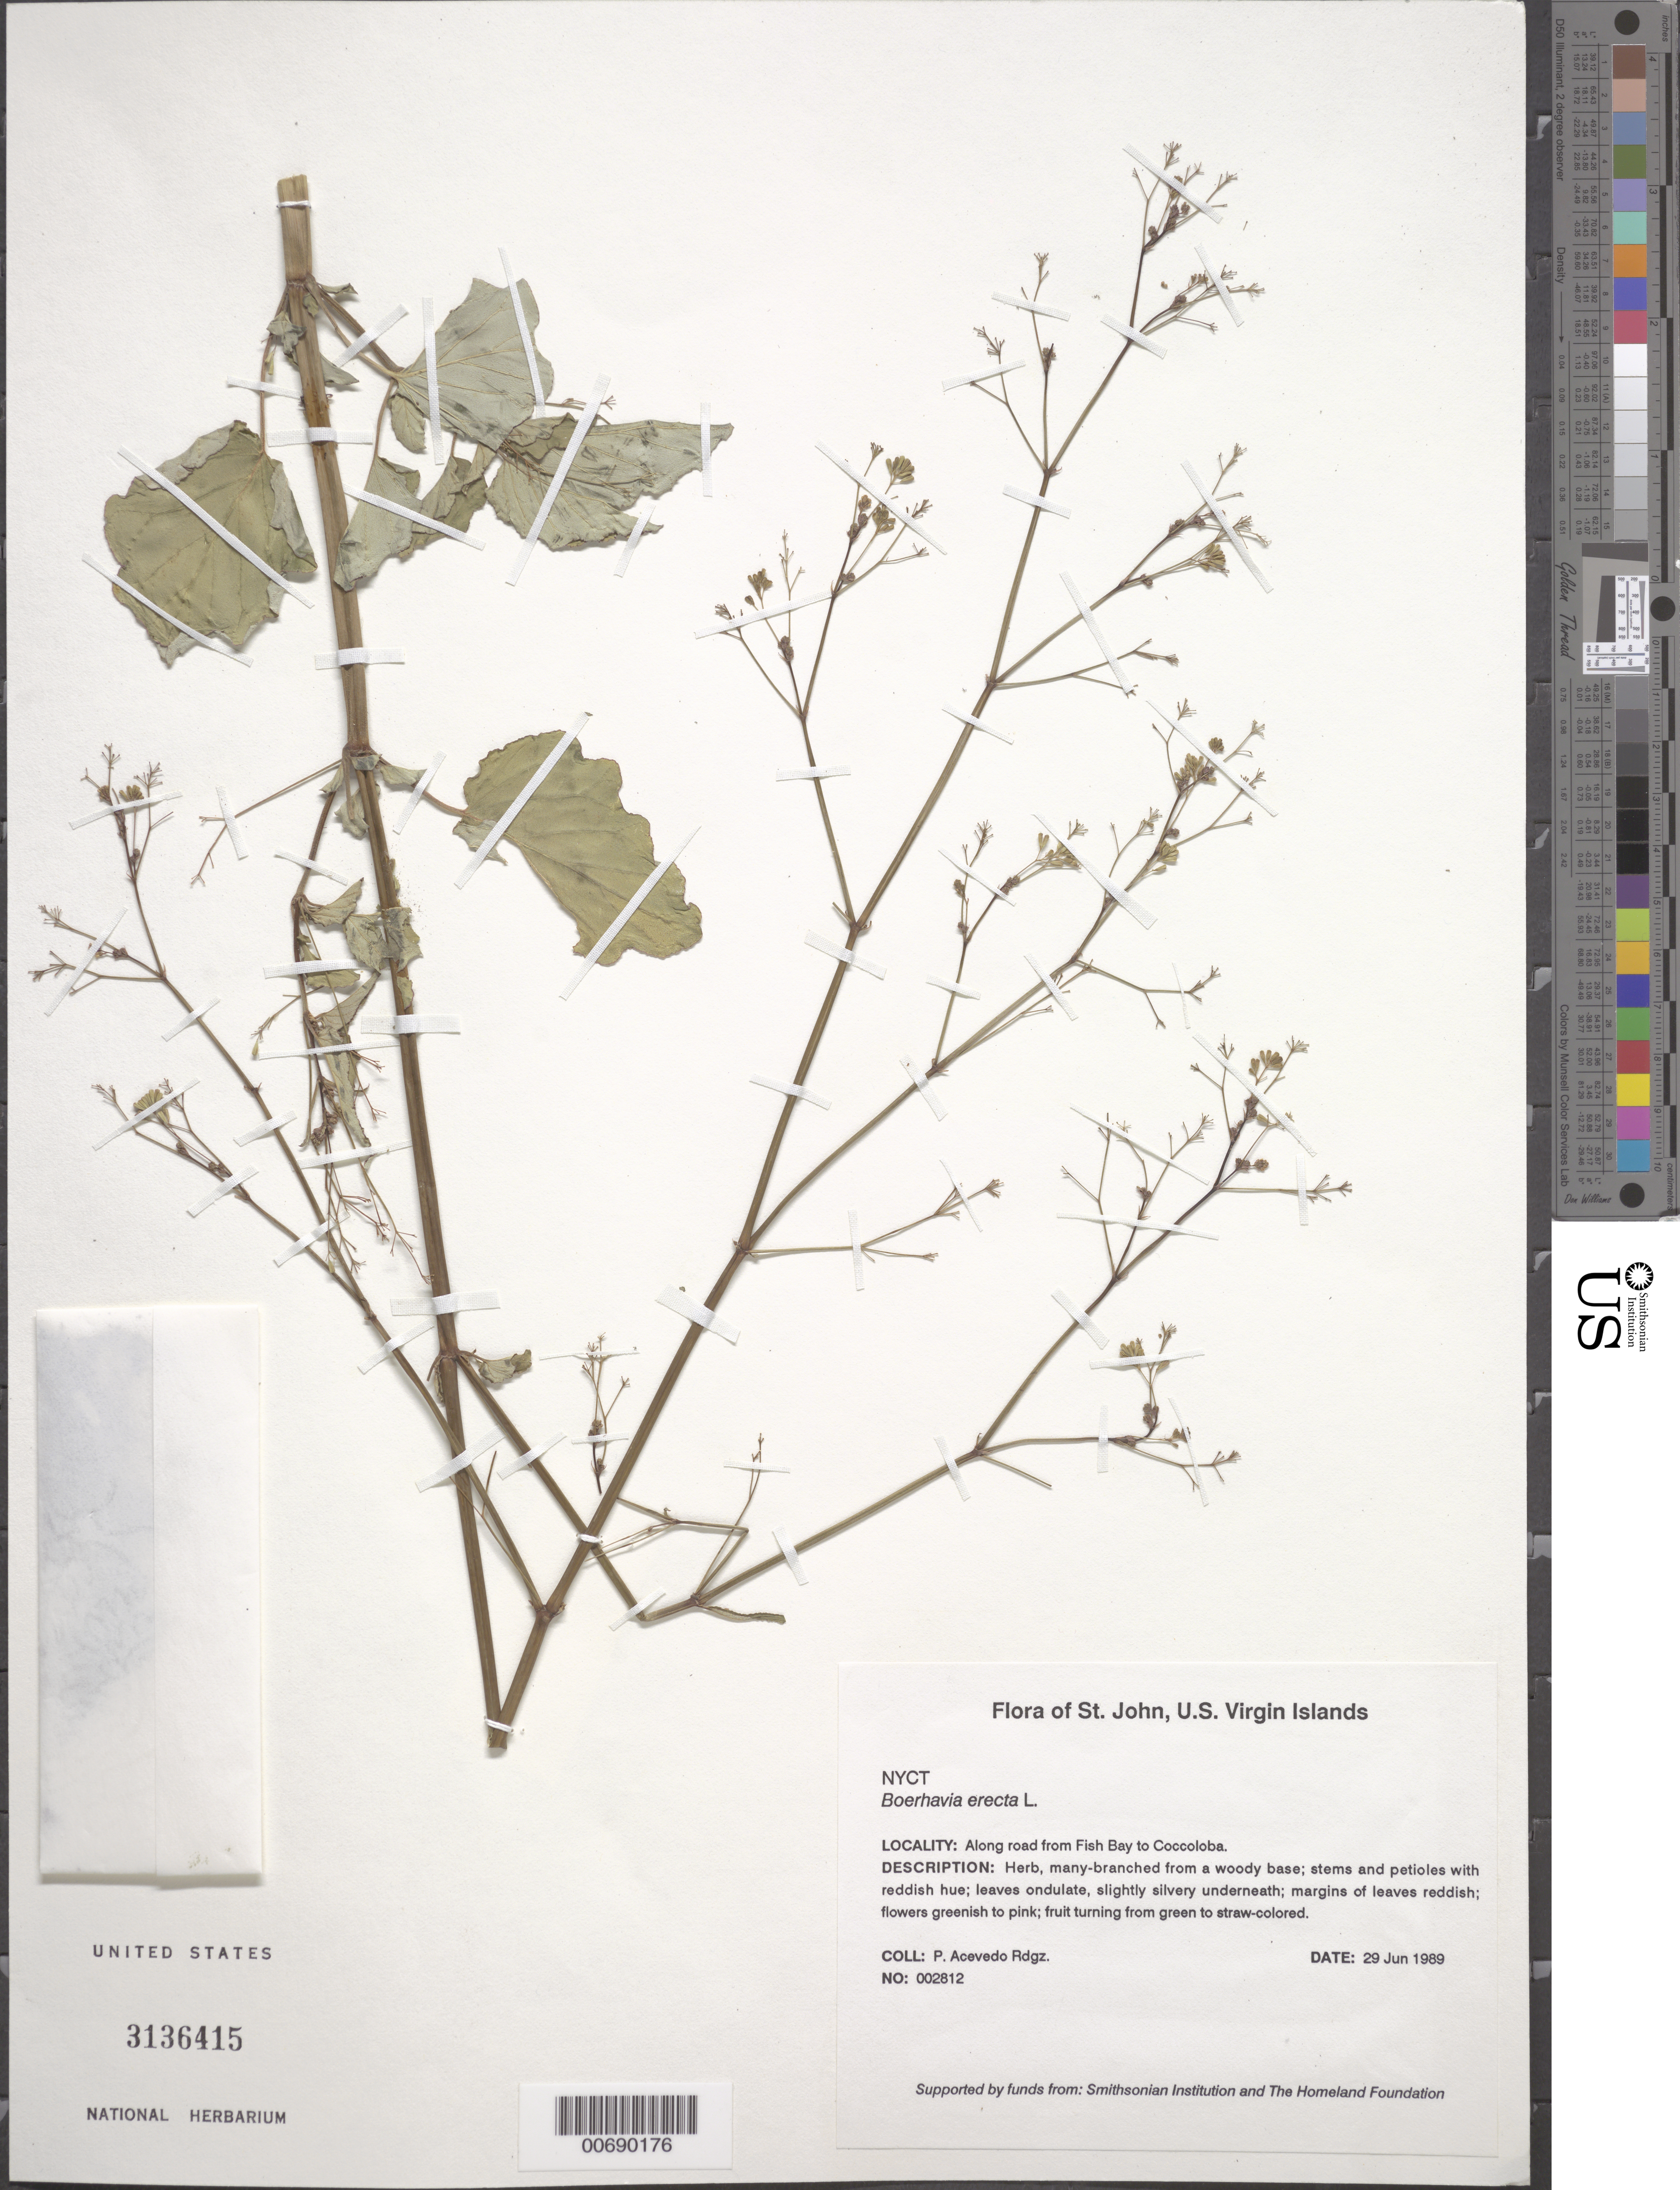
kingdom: Plantae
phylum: Tracheophyta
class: Magnoliopsida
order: Caryophyllales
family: Nyctaginaceae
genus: Boerhavia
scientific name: Boerhavia erecta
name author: L.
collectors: P. Acevedo-Rodr.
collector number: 2812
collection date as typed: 29 Jun 1989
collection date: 1989-06-29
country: U.S. Virgin Islands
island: St. John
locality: Along road from Fish Bay to Coccoloba.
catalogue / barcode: US 3136415